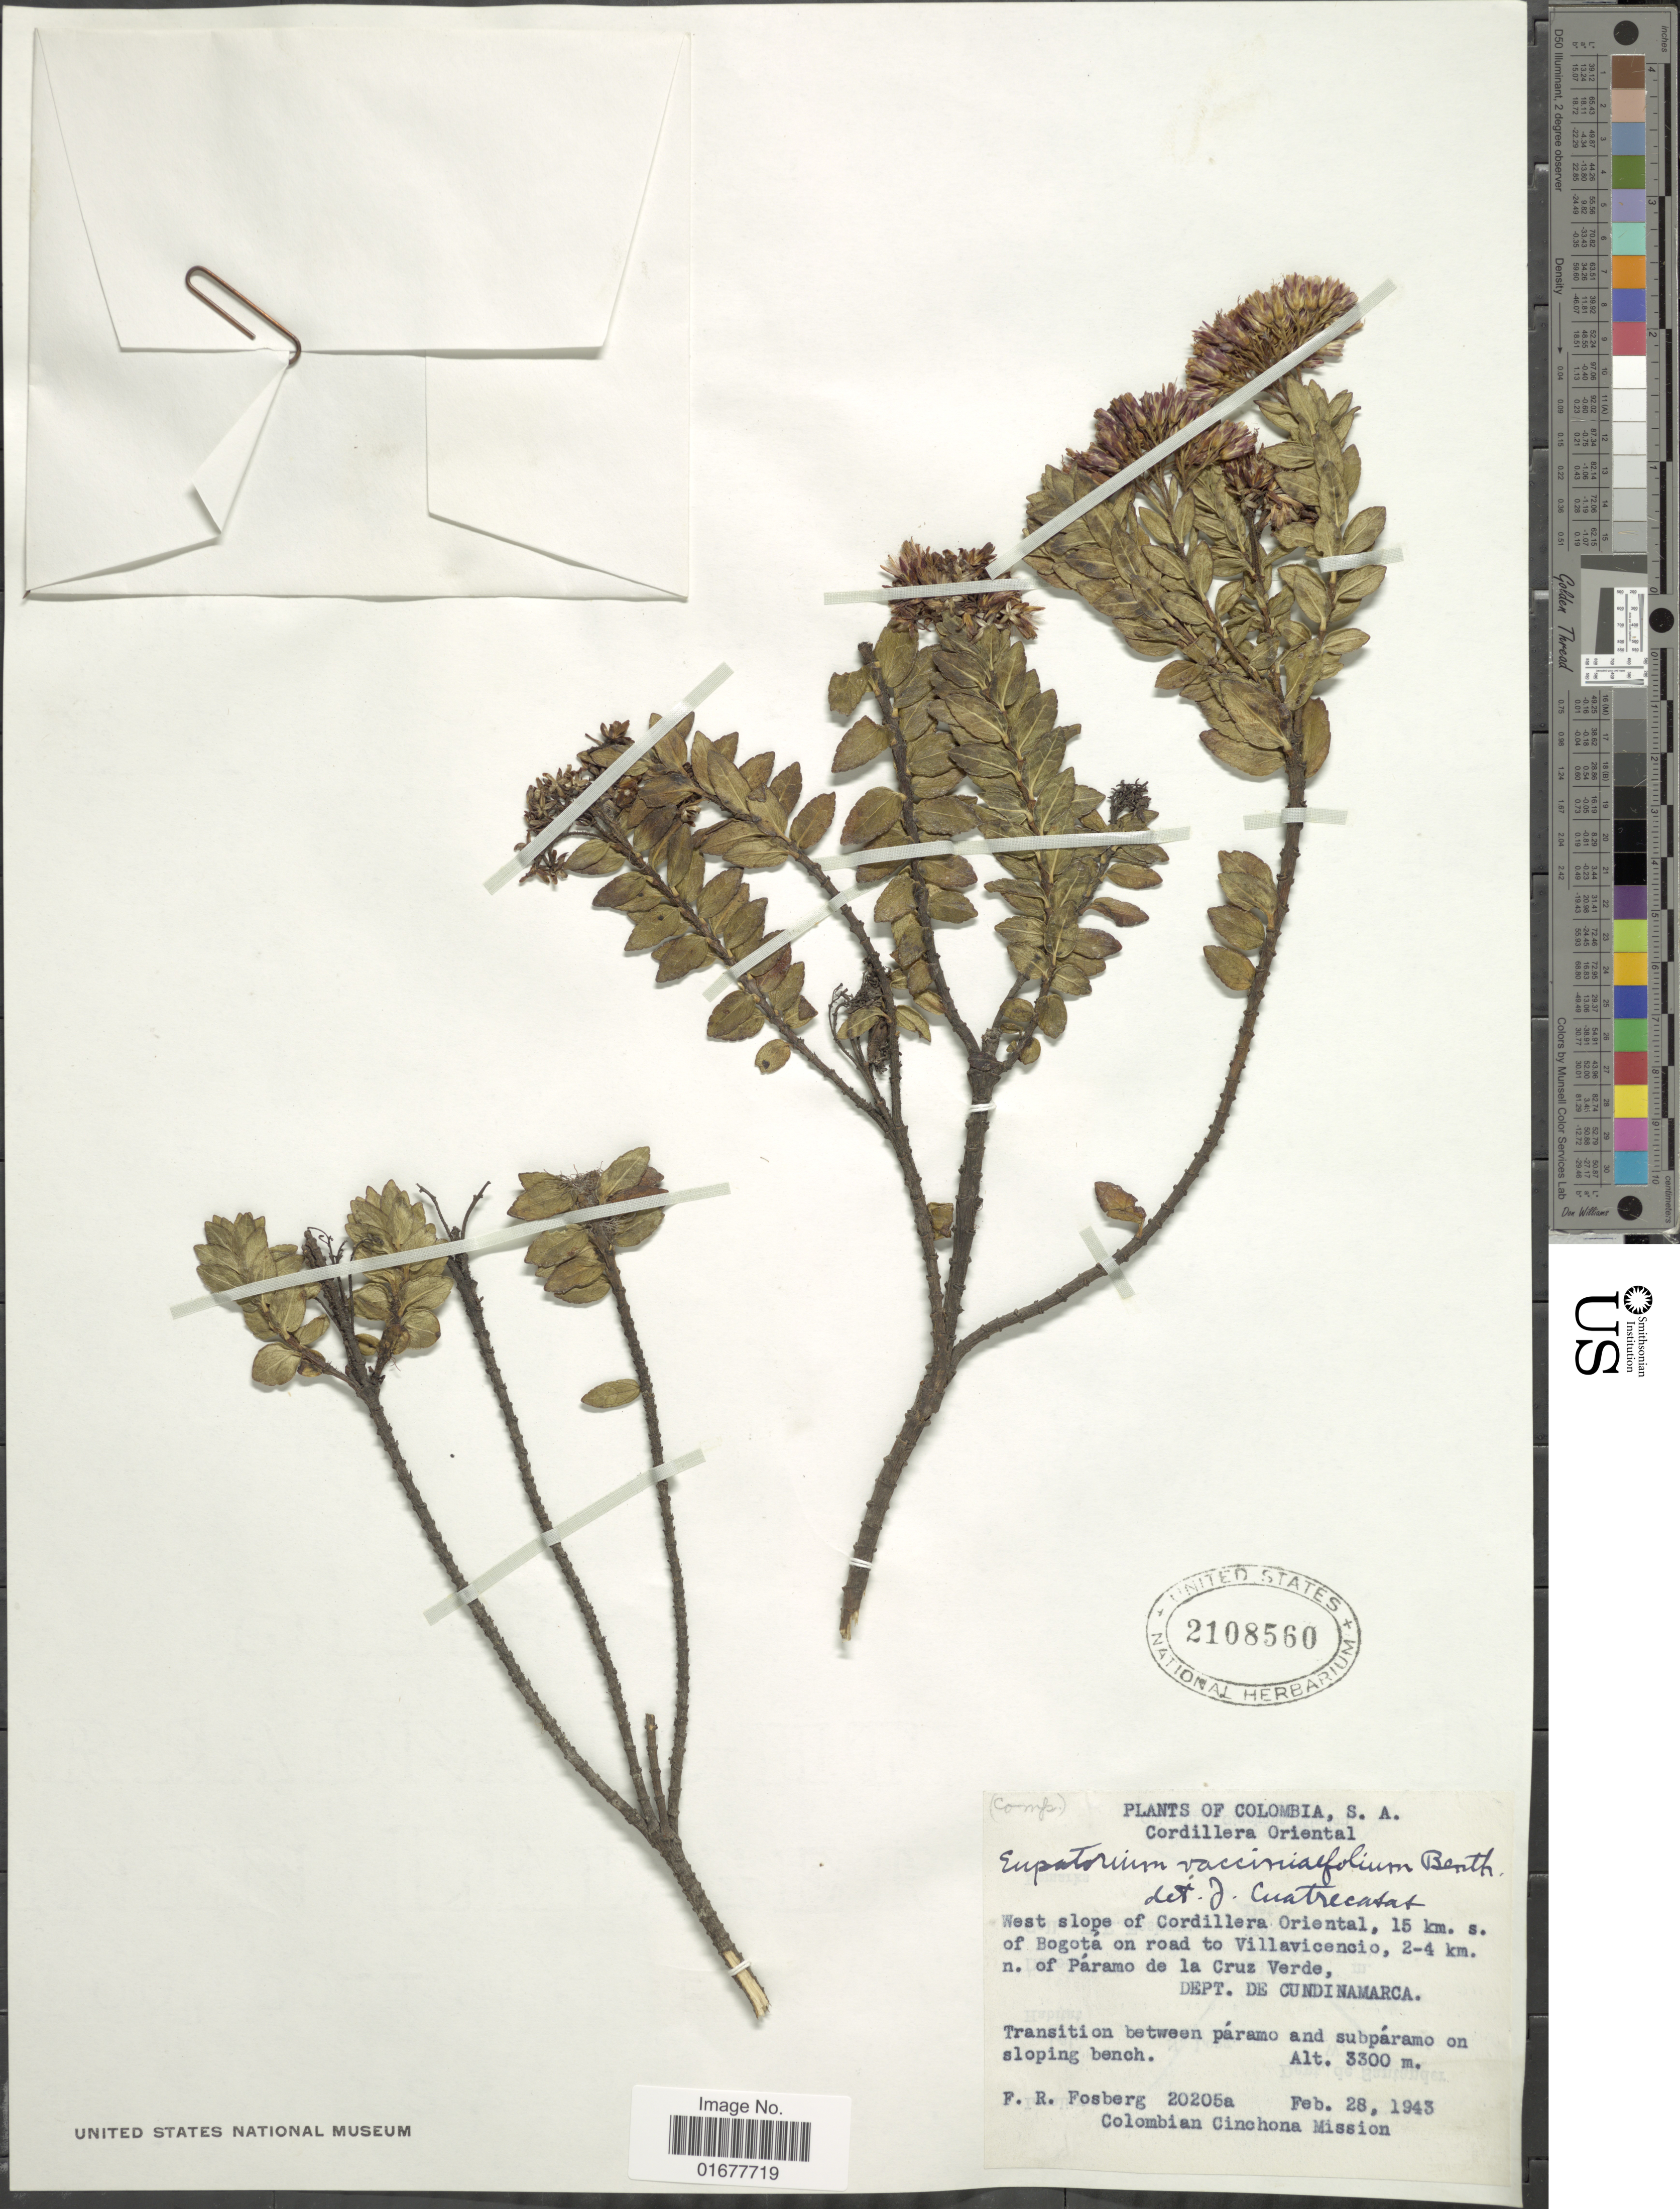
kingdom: Plantae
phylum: Tracheophyta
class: Magnoliopsida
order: Asterales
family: Asteraceae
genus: Ageratina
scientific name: Ageratina vacciniaefolia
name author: (Benth.) R.M. King & H. Rob.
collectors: F. R. Fosberg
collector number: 20205a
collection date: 1943-02-28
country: Colombia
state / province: Cundinamarca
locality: West slope of Cordillera Oriental, 15 km. s. of Bogota on road to Villavicencio, 2-4 km. n. of Paramo de la Cruz Verde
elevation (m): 3300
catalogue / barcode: US 2108560